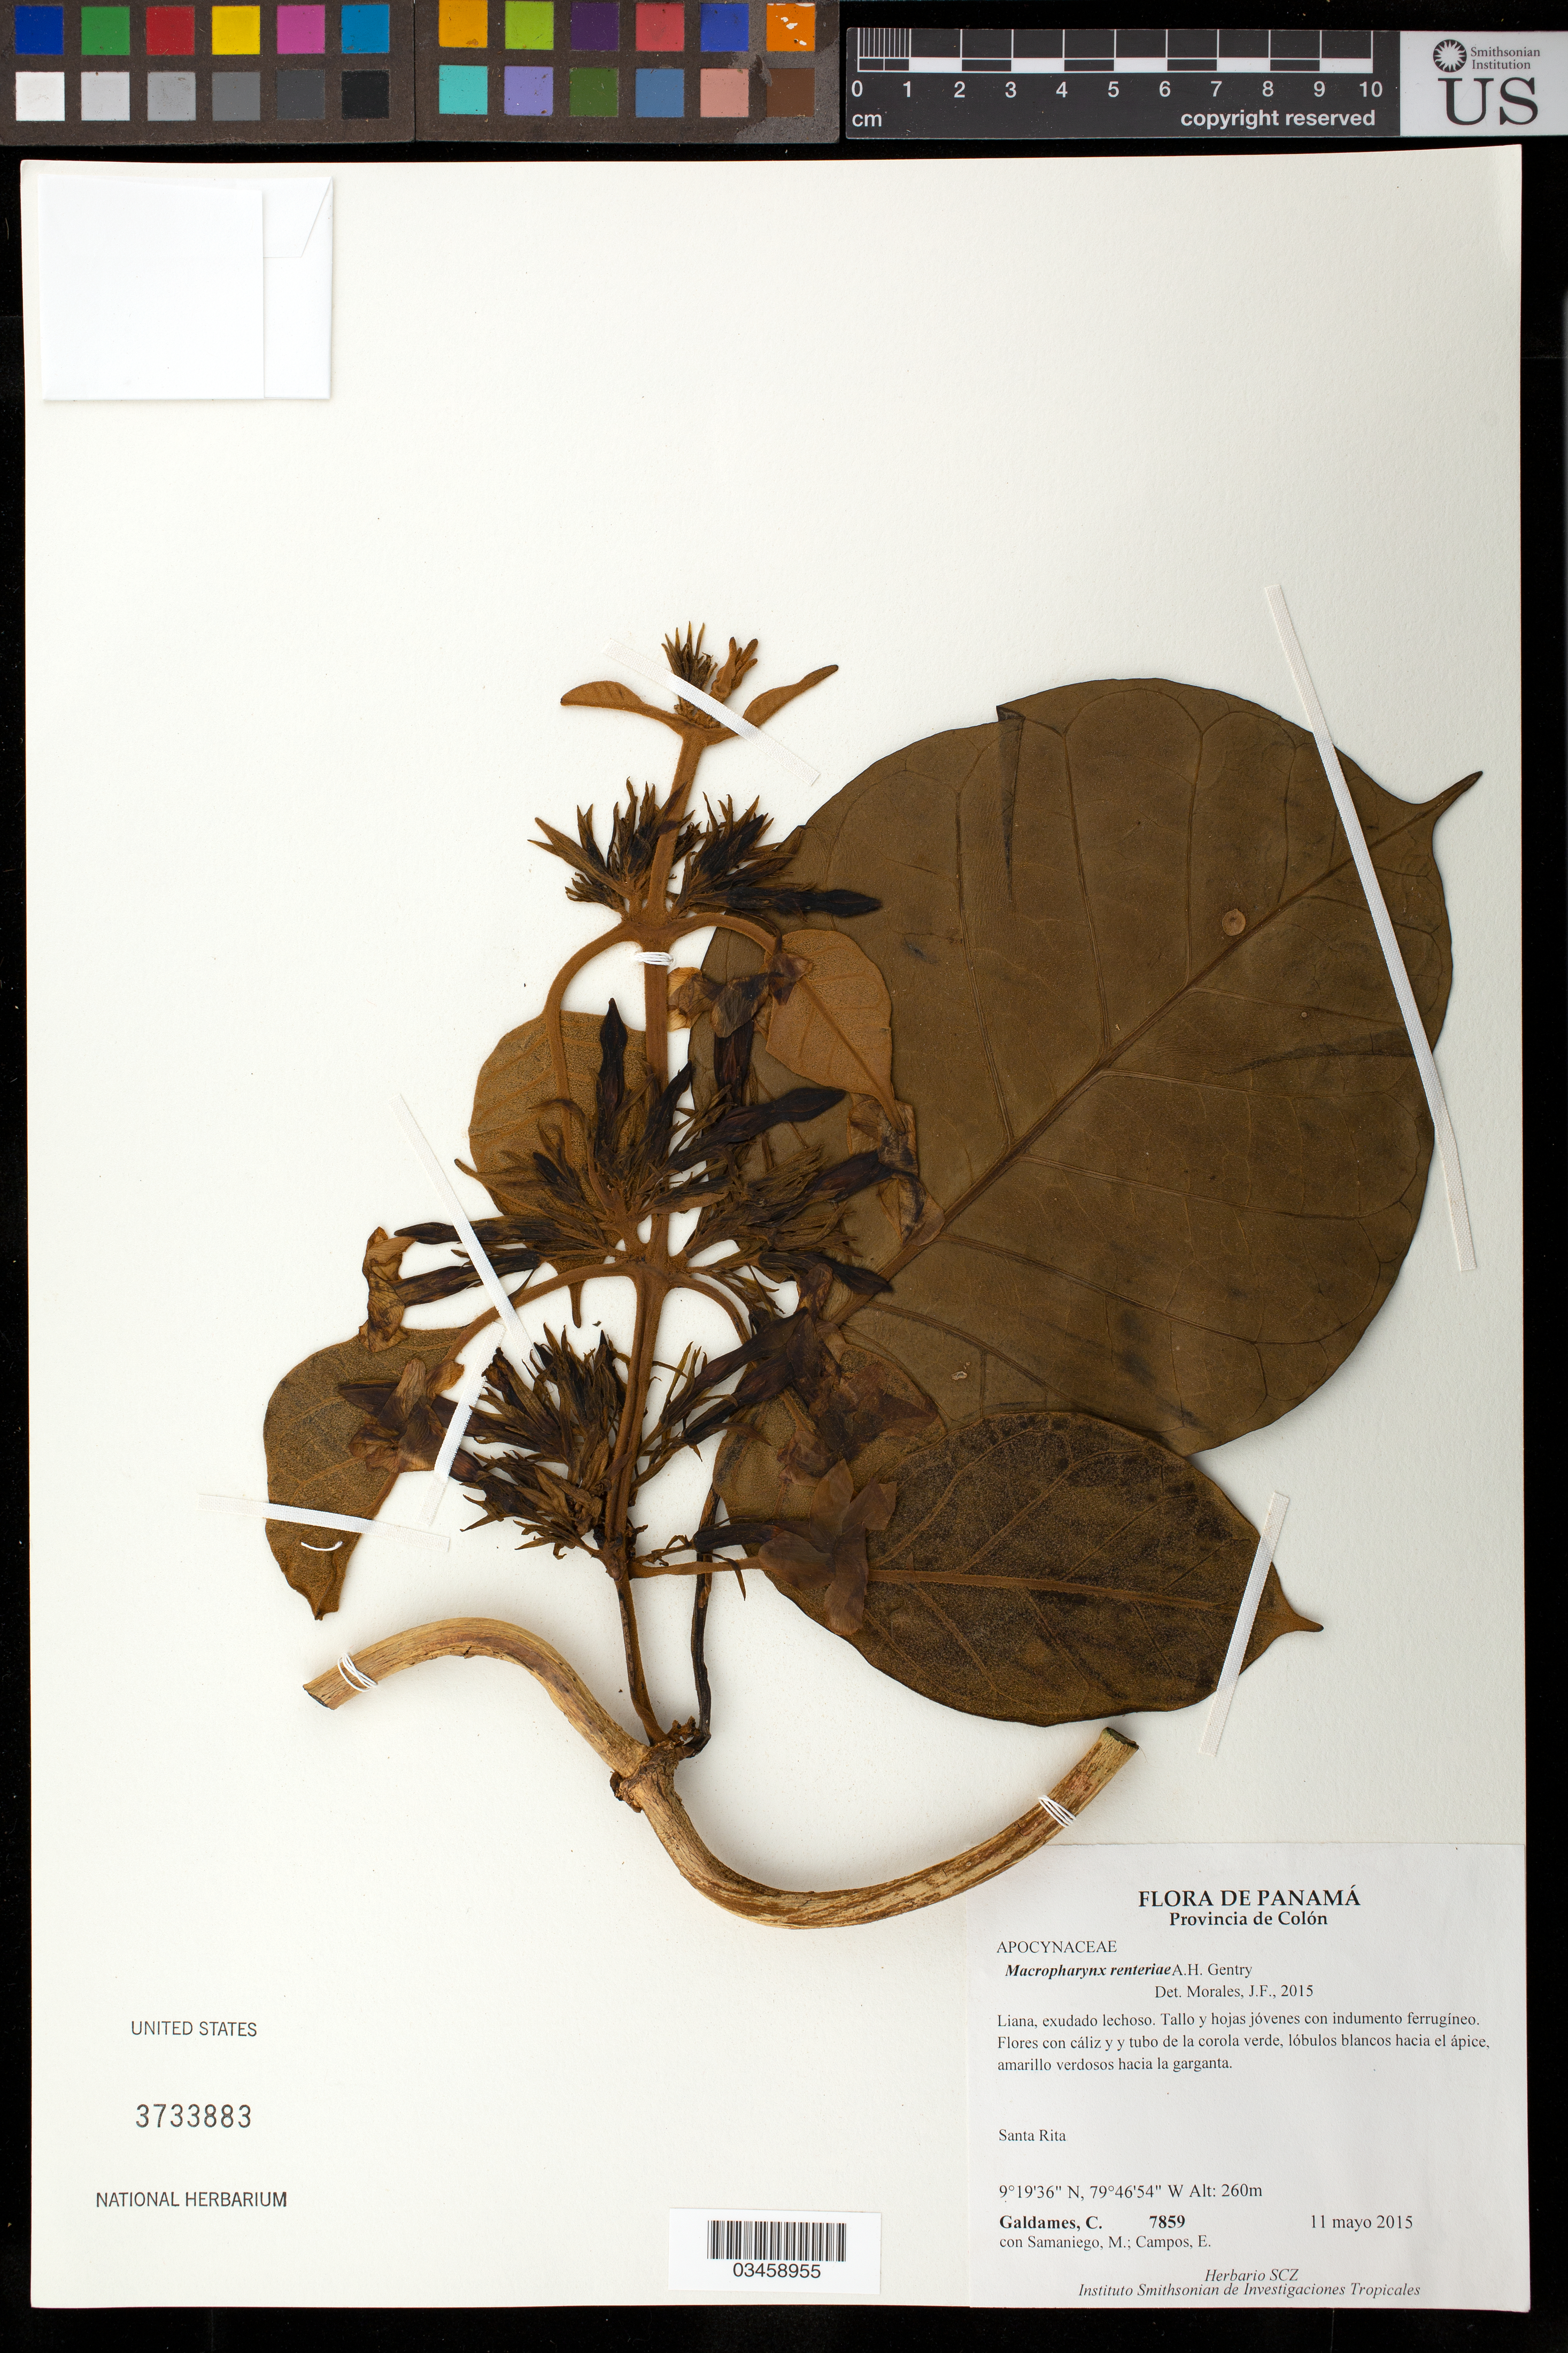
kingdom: Plantae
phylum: Tracheophyta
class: Magnoliopsida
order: Gentianales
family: Apocynaceae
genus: Macropharynx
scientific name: Macropharynx renteriae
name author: A.H. Gentry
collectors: C. Galdames, M. Samaniego & E. Campos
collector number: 7859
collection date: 2015-05-11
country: Panama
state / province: Colón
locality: Santa Rita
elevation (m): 260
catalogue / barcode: US 3733883